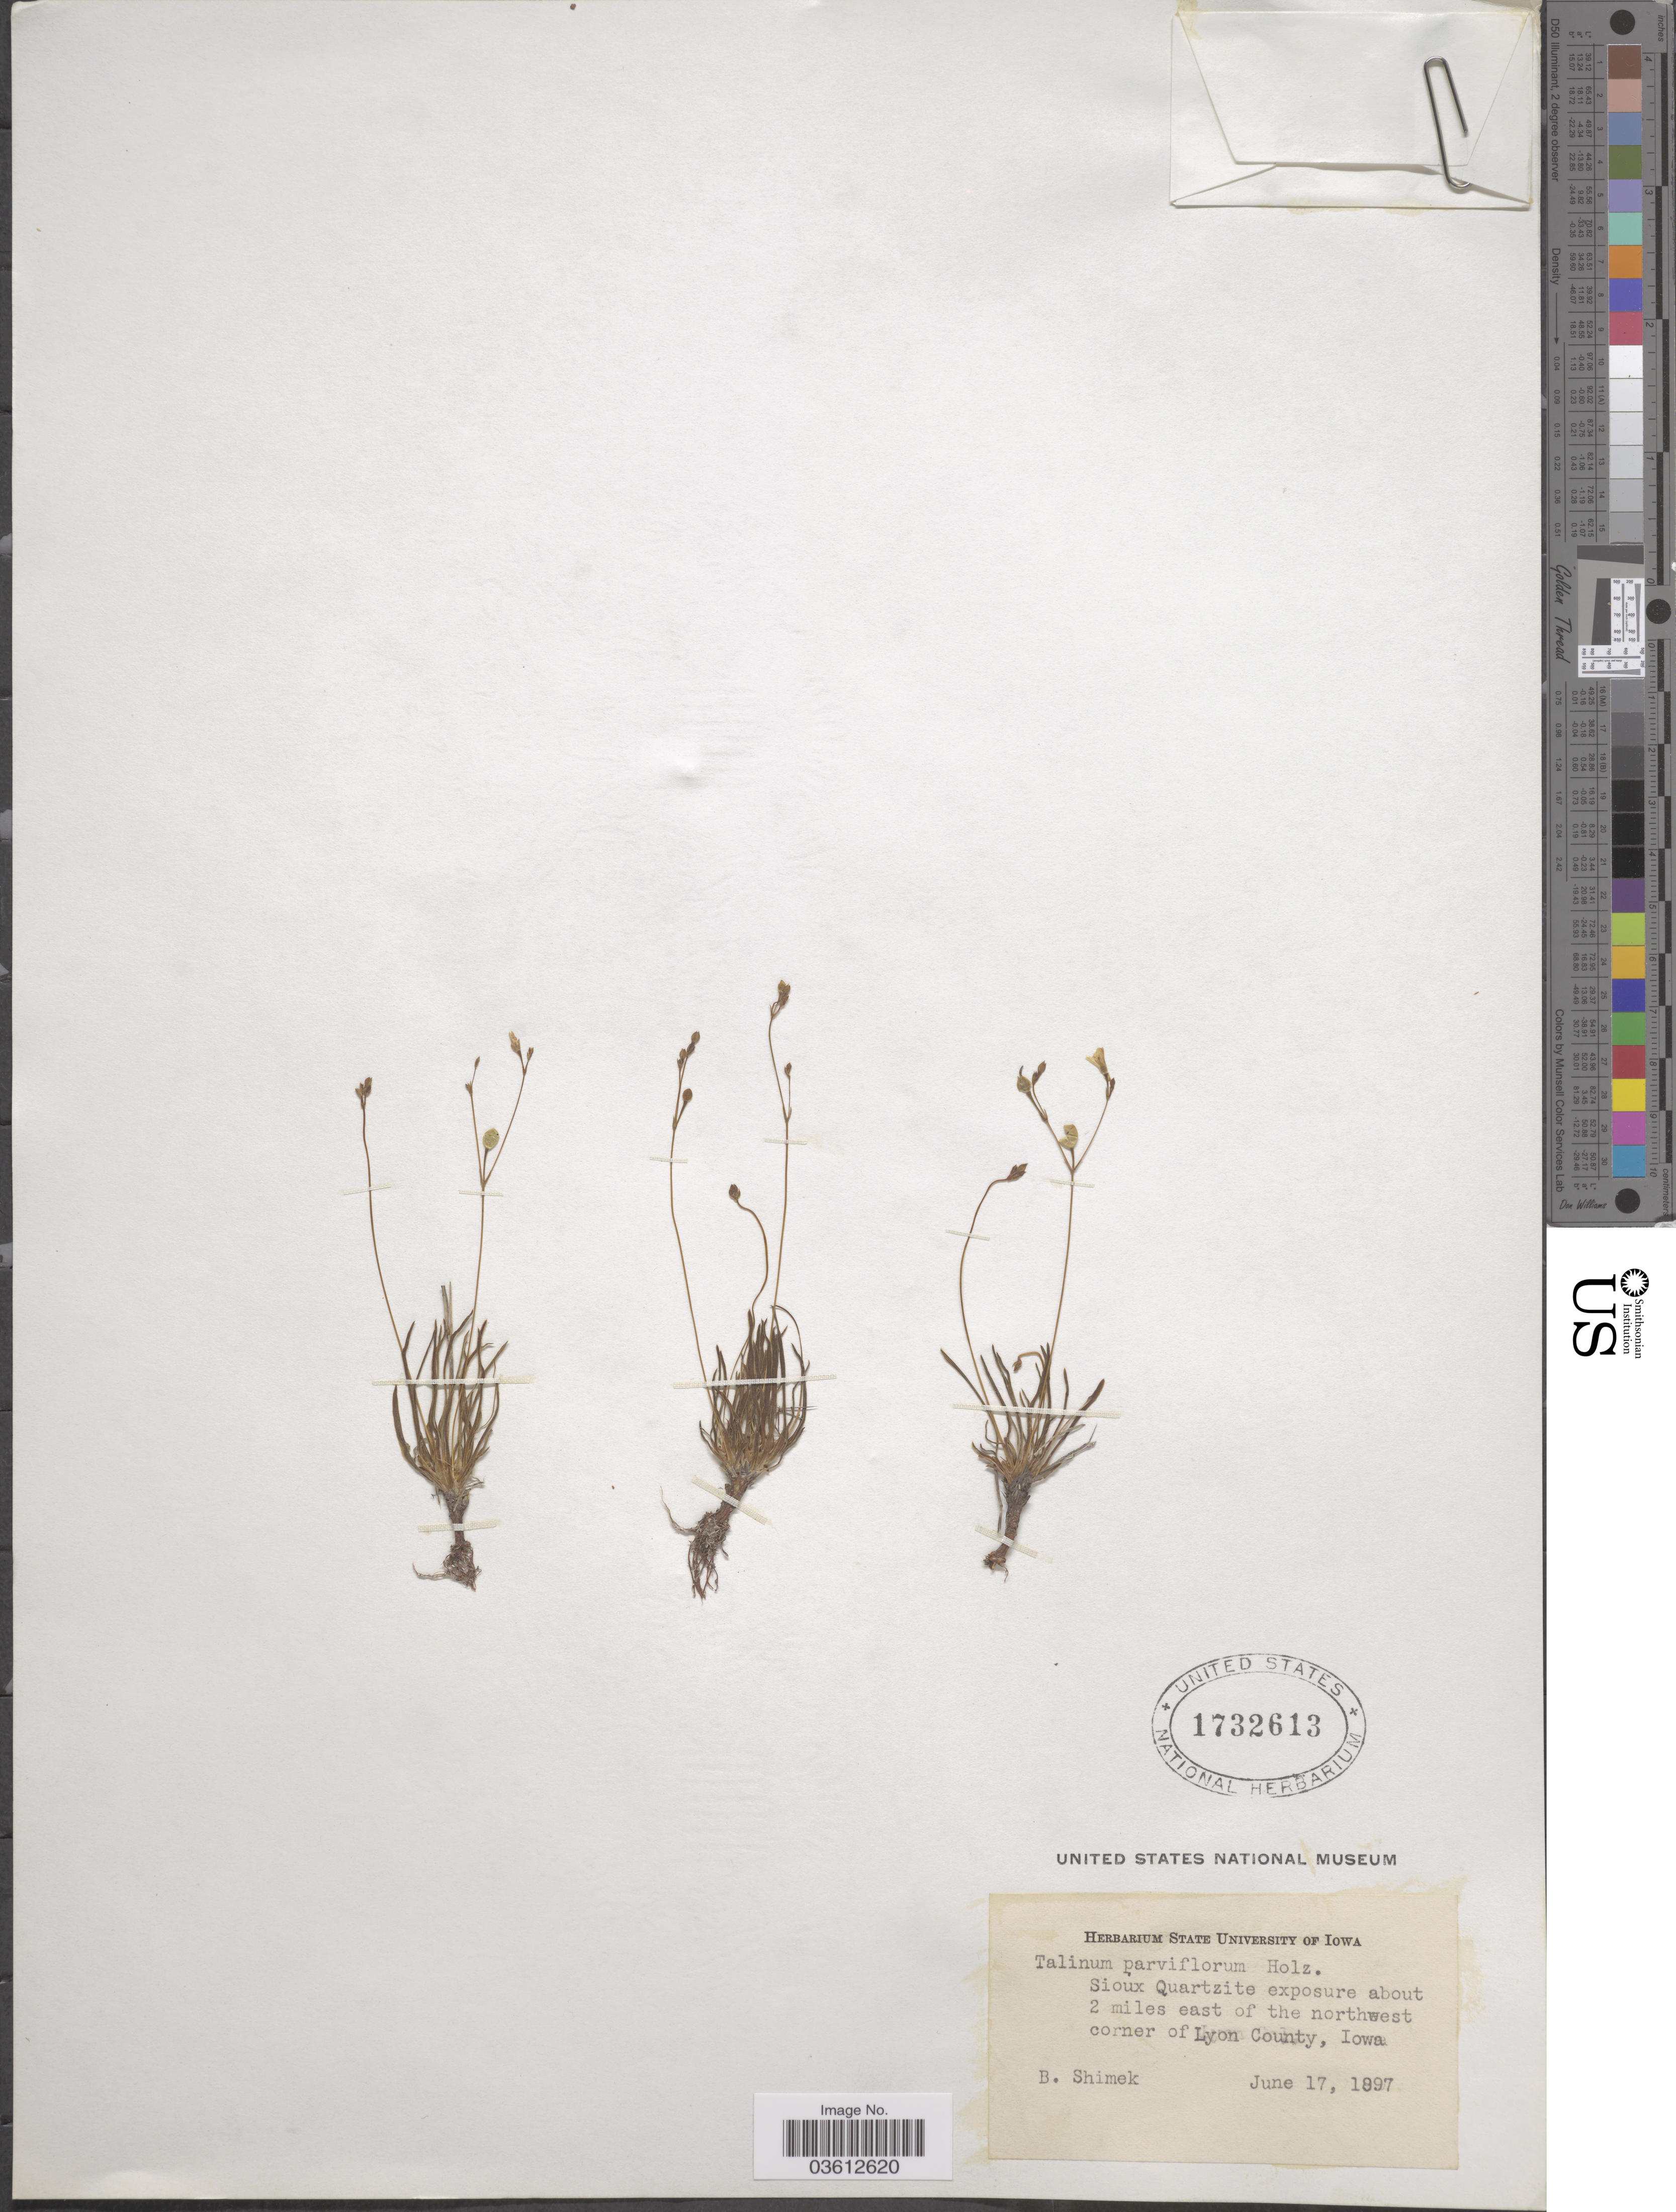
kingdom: Plantae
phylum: Tracheophyta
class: Magnoliopsida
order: Caryophyllales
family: Talinaceae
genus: Talinum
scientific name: Talinum parviflorum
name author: Nutt.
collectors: B. Shimek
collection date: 1897-06-17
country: United States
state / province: Iowa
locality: Sioux Quartzite exposure about 2 miles east of the northwest corner of Lyon County.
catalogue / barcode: US 1732613